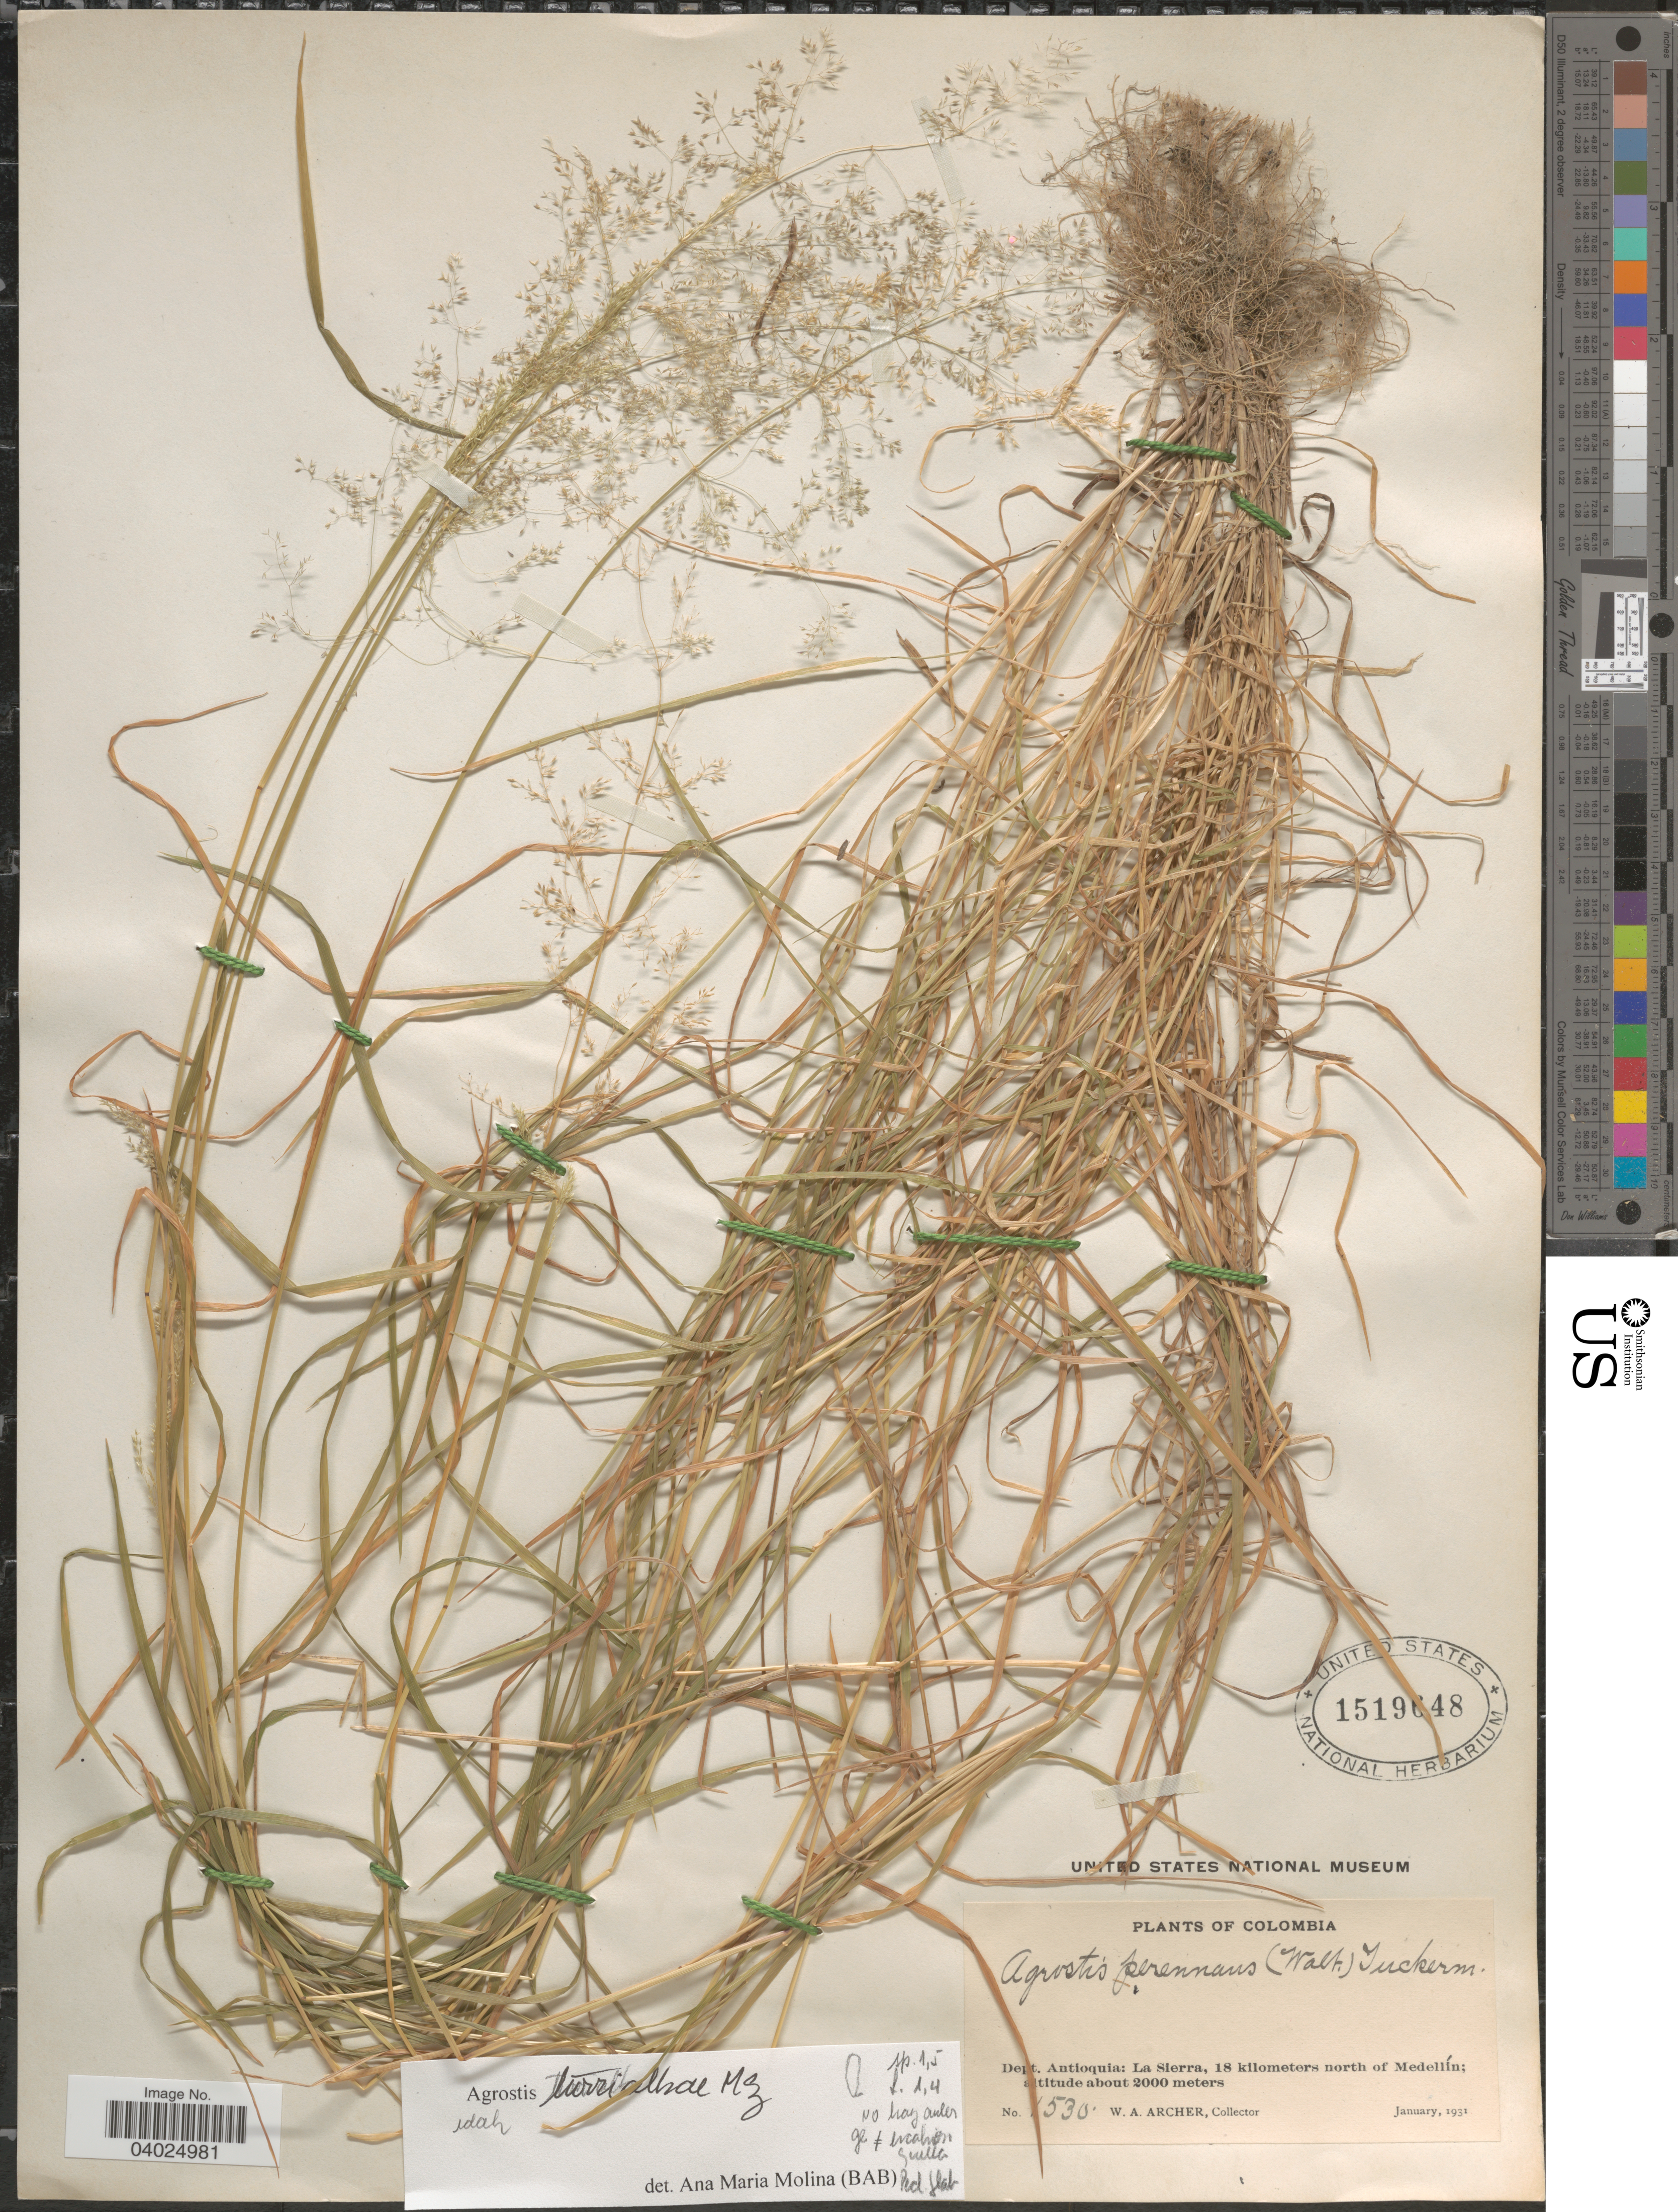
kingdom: Plantae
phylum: Tracheophyta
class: Liliopsida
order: Poales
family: Poaceae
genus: Agrostis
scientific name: Agrostis turrialbae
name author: Mez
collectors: W. Archer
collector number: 1530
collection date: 1931-01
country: Colombia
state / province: Antioquia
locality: Antioquia: La Sierra, 18 kilometers north of Medellín.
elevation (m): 2000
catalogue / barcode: US 1519648